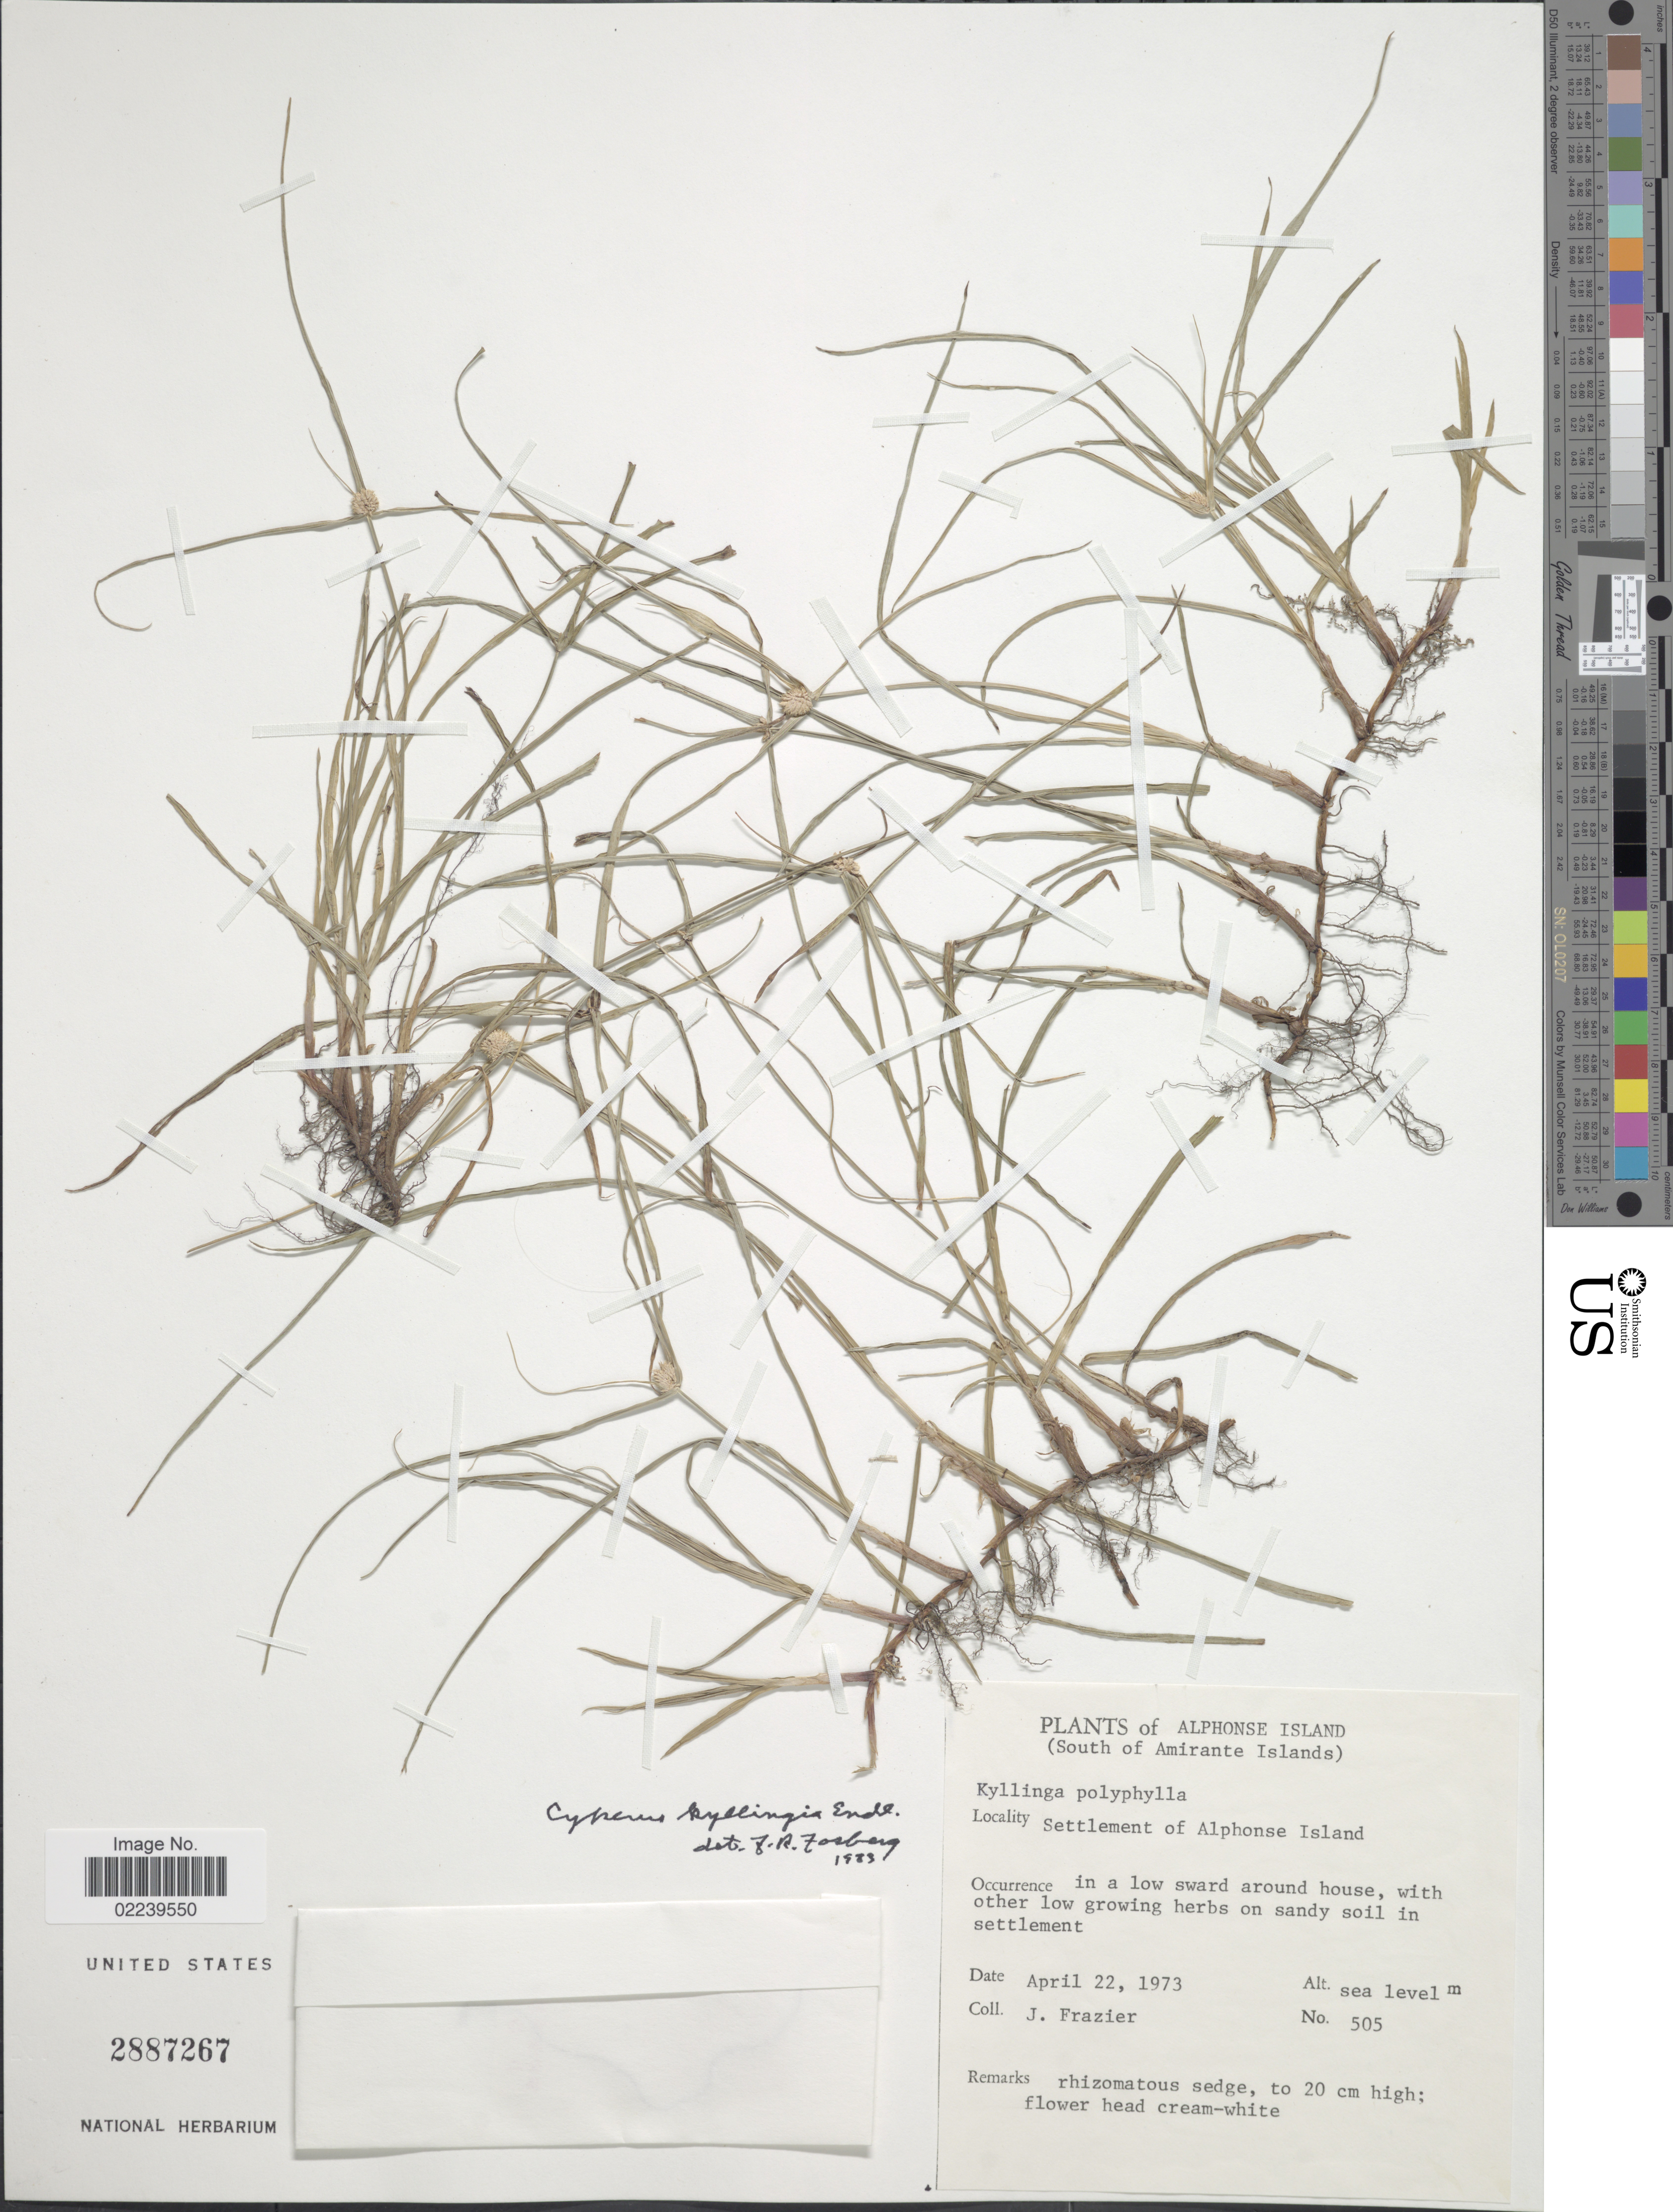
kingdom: Plantae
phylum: Tracheophyta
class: Liliopsida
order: Poales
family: Cyperaceae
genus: Cyperus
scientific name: Cyperus mindorensis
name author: (Steud.) Huygh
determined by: Strong, M. T., (US), Smithsonian Institution - National Museum of Natural History (UNITED STATES)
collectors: J. Frazier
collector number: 505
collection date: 1973-04-22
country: Seychelles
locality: Alphonse Island. South of Amirante Islands. Settlement of Alphonse Island.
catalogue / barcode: US 2887267